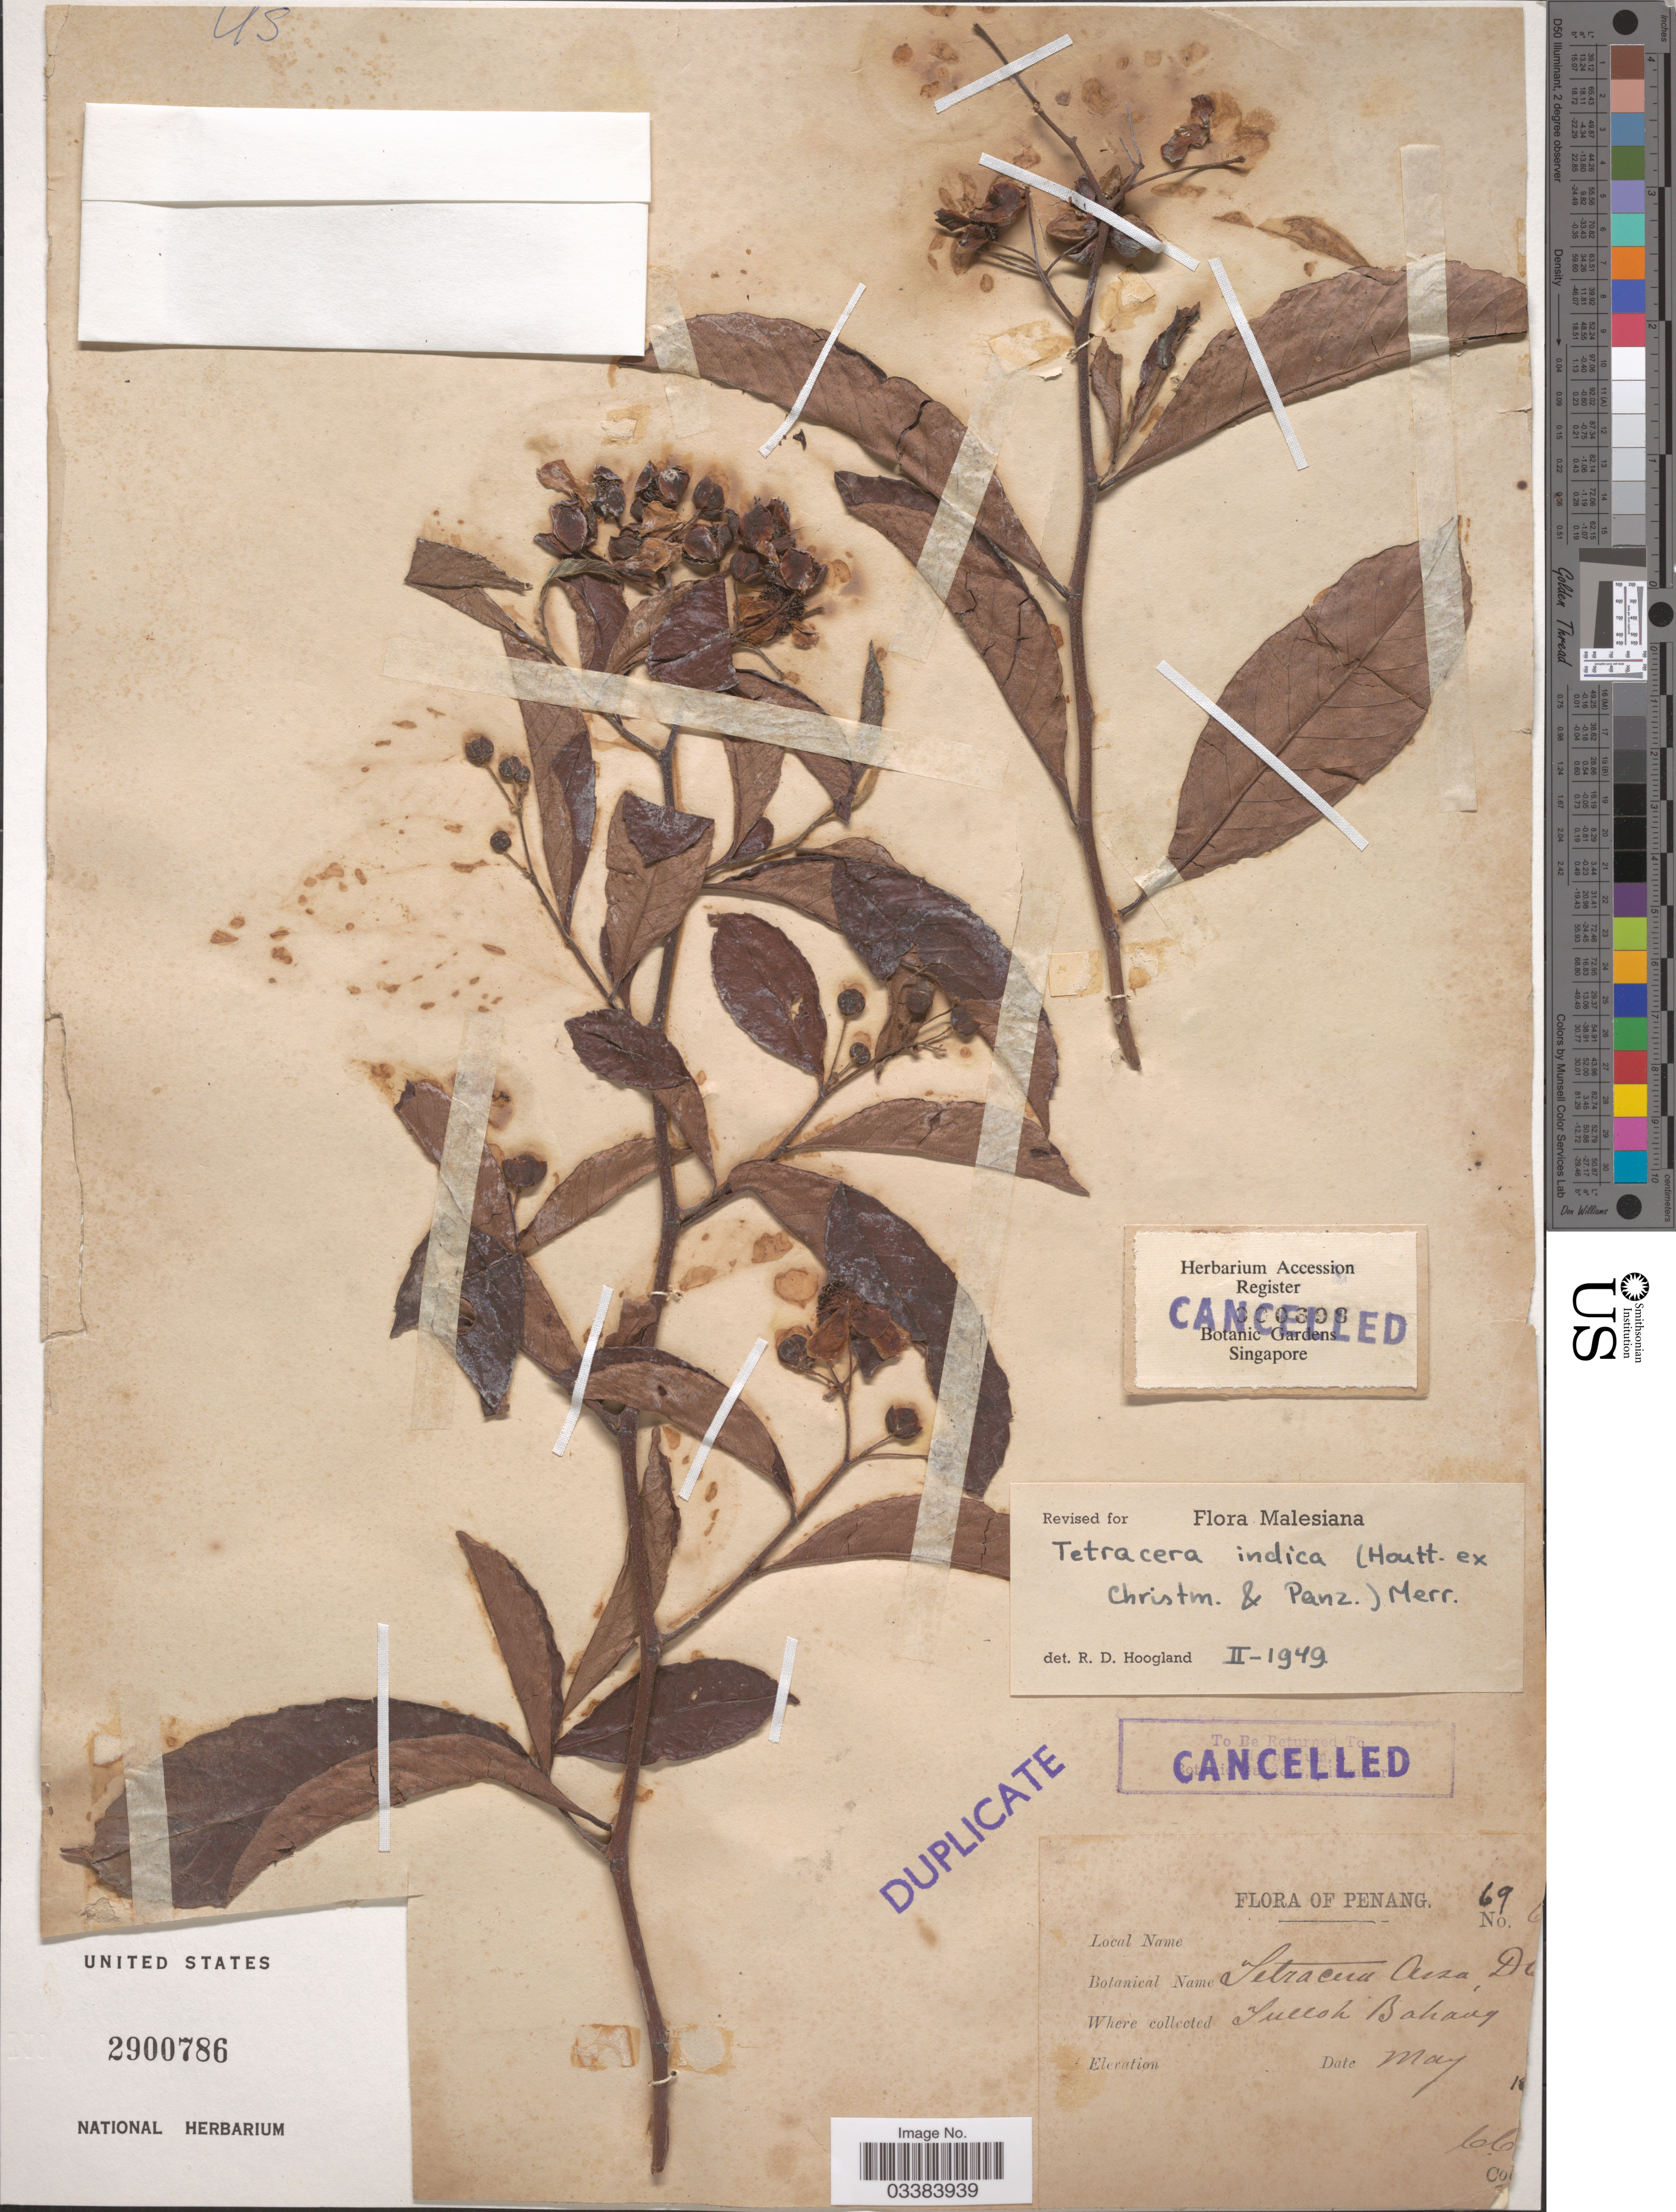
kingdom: Plantae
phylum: Tracheophyta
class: Magnoliopsida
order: Dilleniales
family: Dilleniaceae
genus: Tetracera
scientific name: Tetracera indica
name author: Merr.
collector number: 69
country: Malaysia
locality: Penang. Sulloh Bahang.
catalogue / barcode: US 2900786